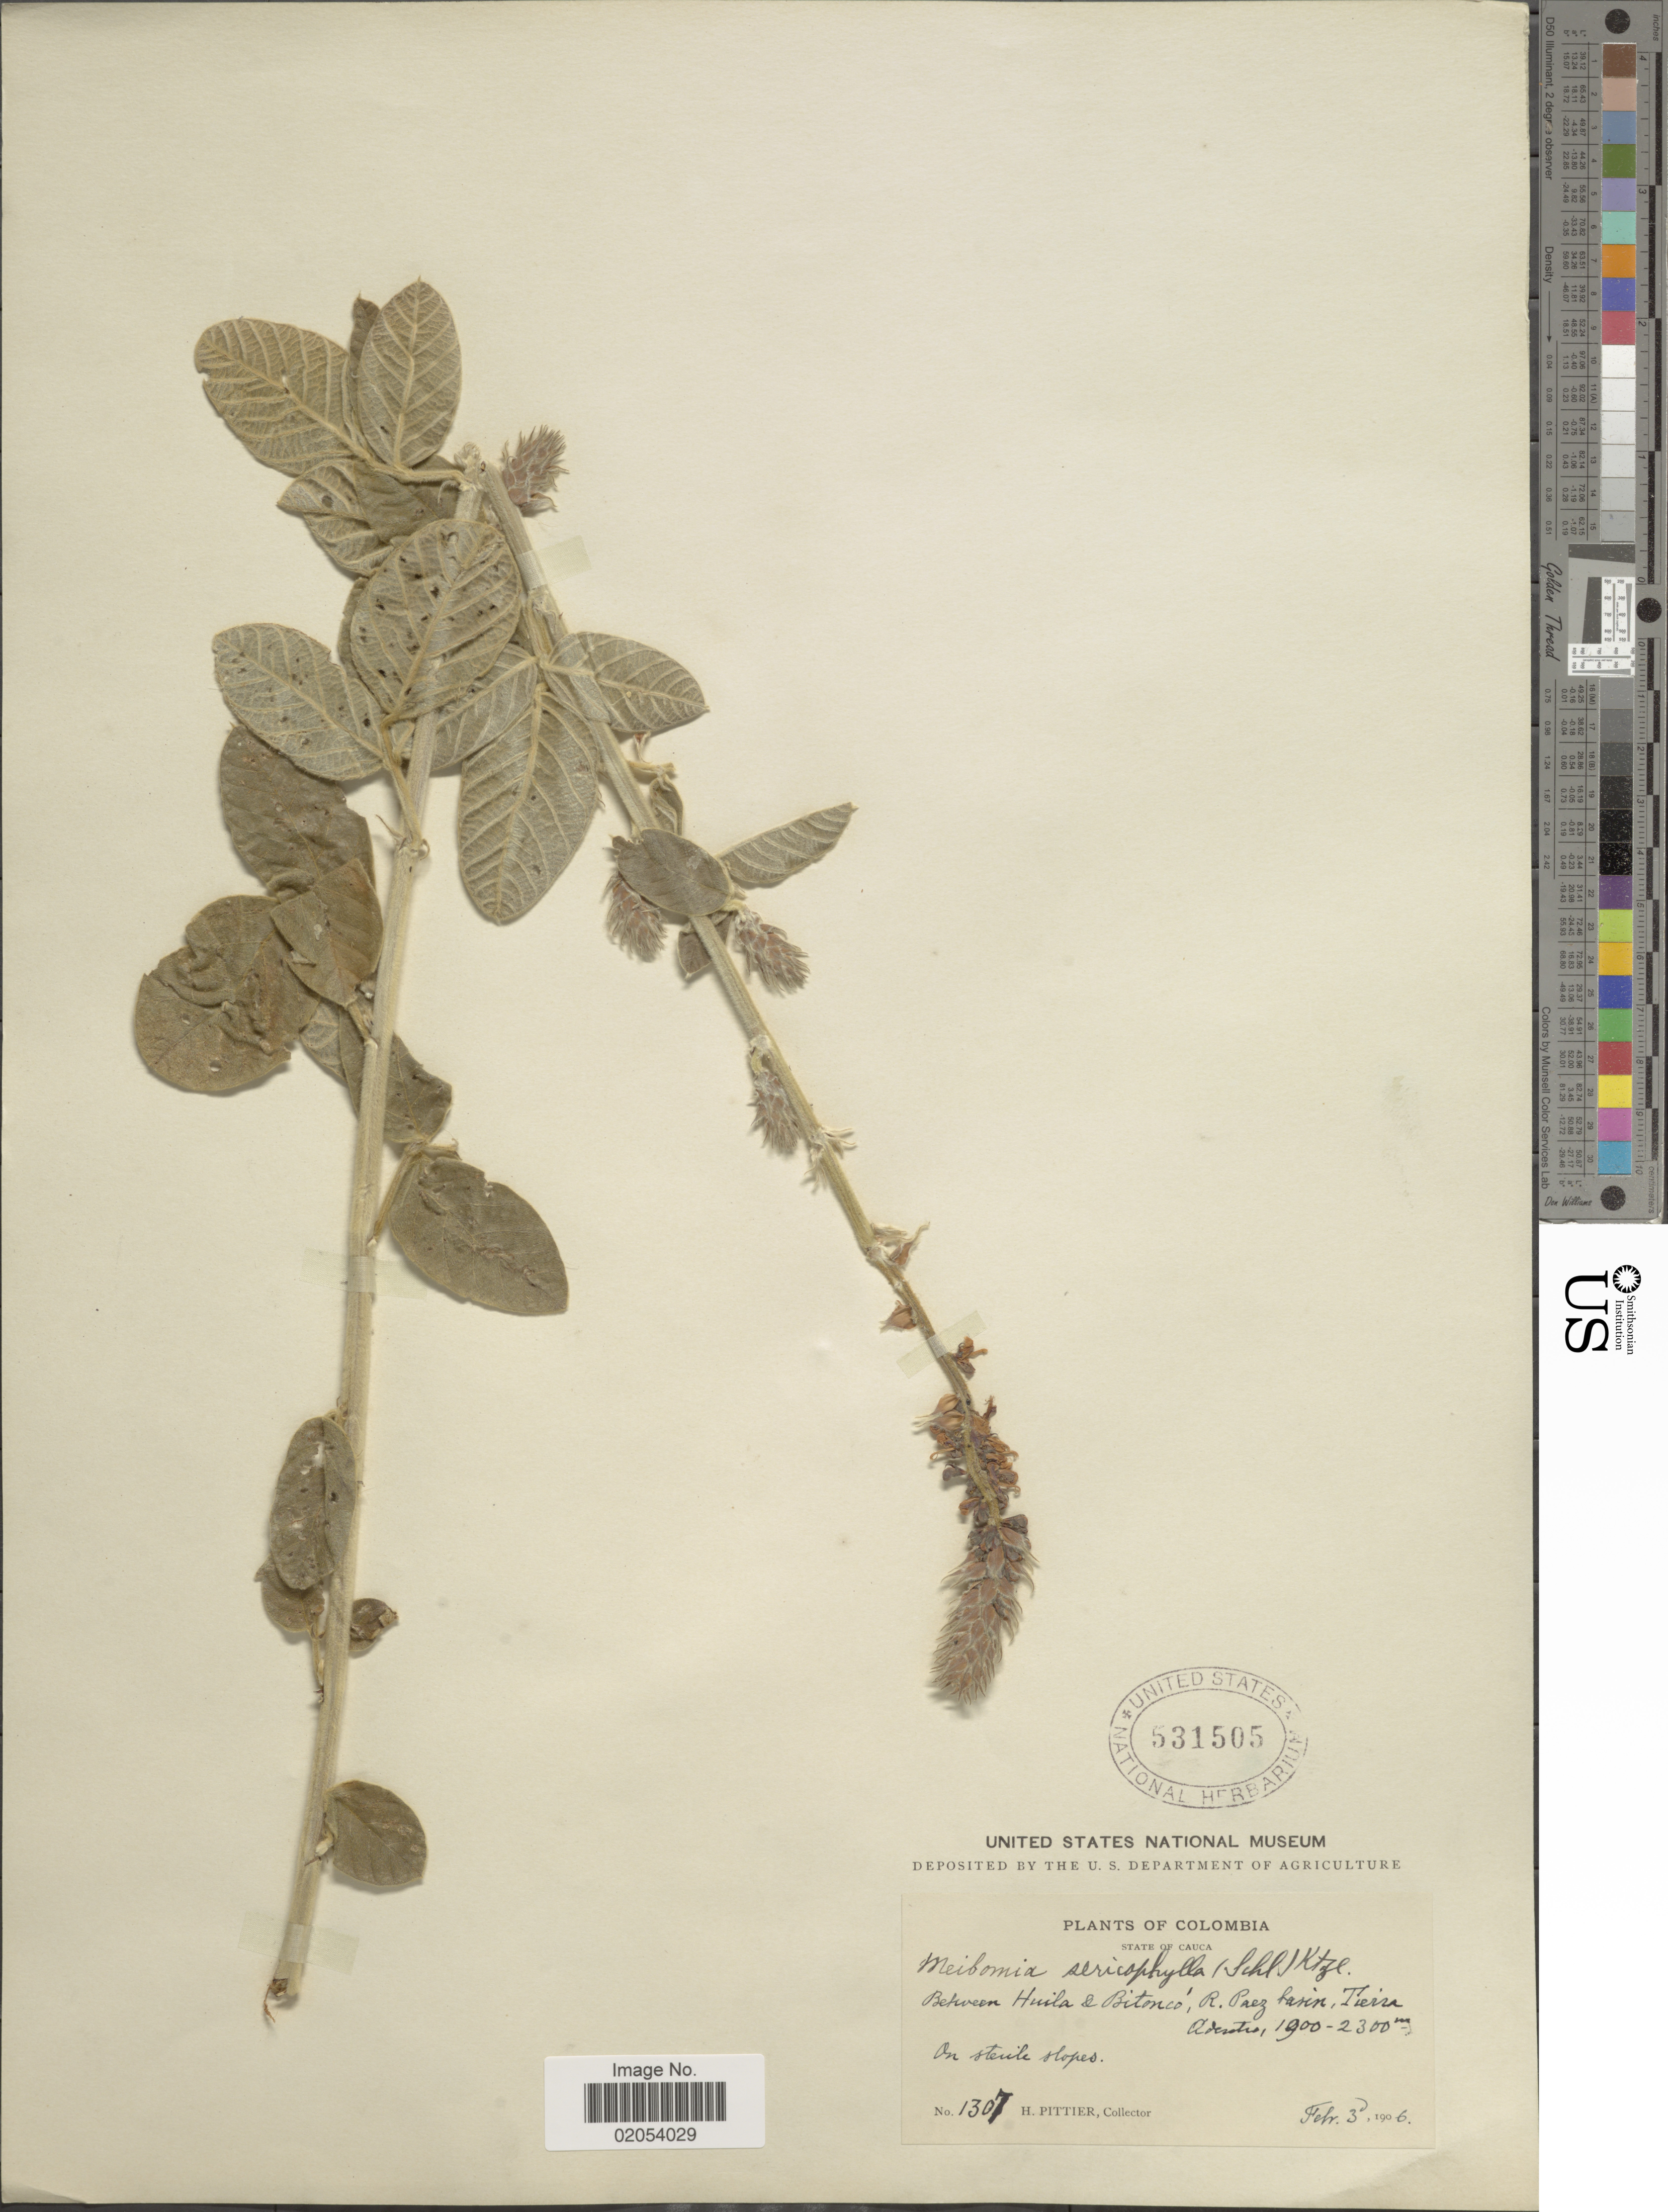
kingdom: Plantae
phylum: Tracheophyta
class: Magnoliopsida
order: Fabales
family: Fabaceae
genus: Desmodium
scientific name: Desmodium sericophyllum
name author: Schltdl.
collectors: H. F. Pittier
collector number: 1307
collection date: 1906-02-03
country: Colombia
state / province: Cauca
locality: Between Huila & Bitonco, R. Paez basin, Tierra Adentro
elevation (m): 1900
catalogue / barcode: US 531505